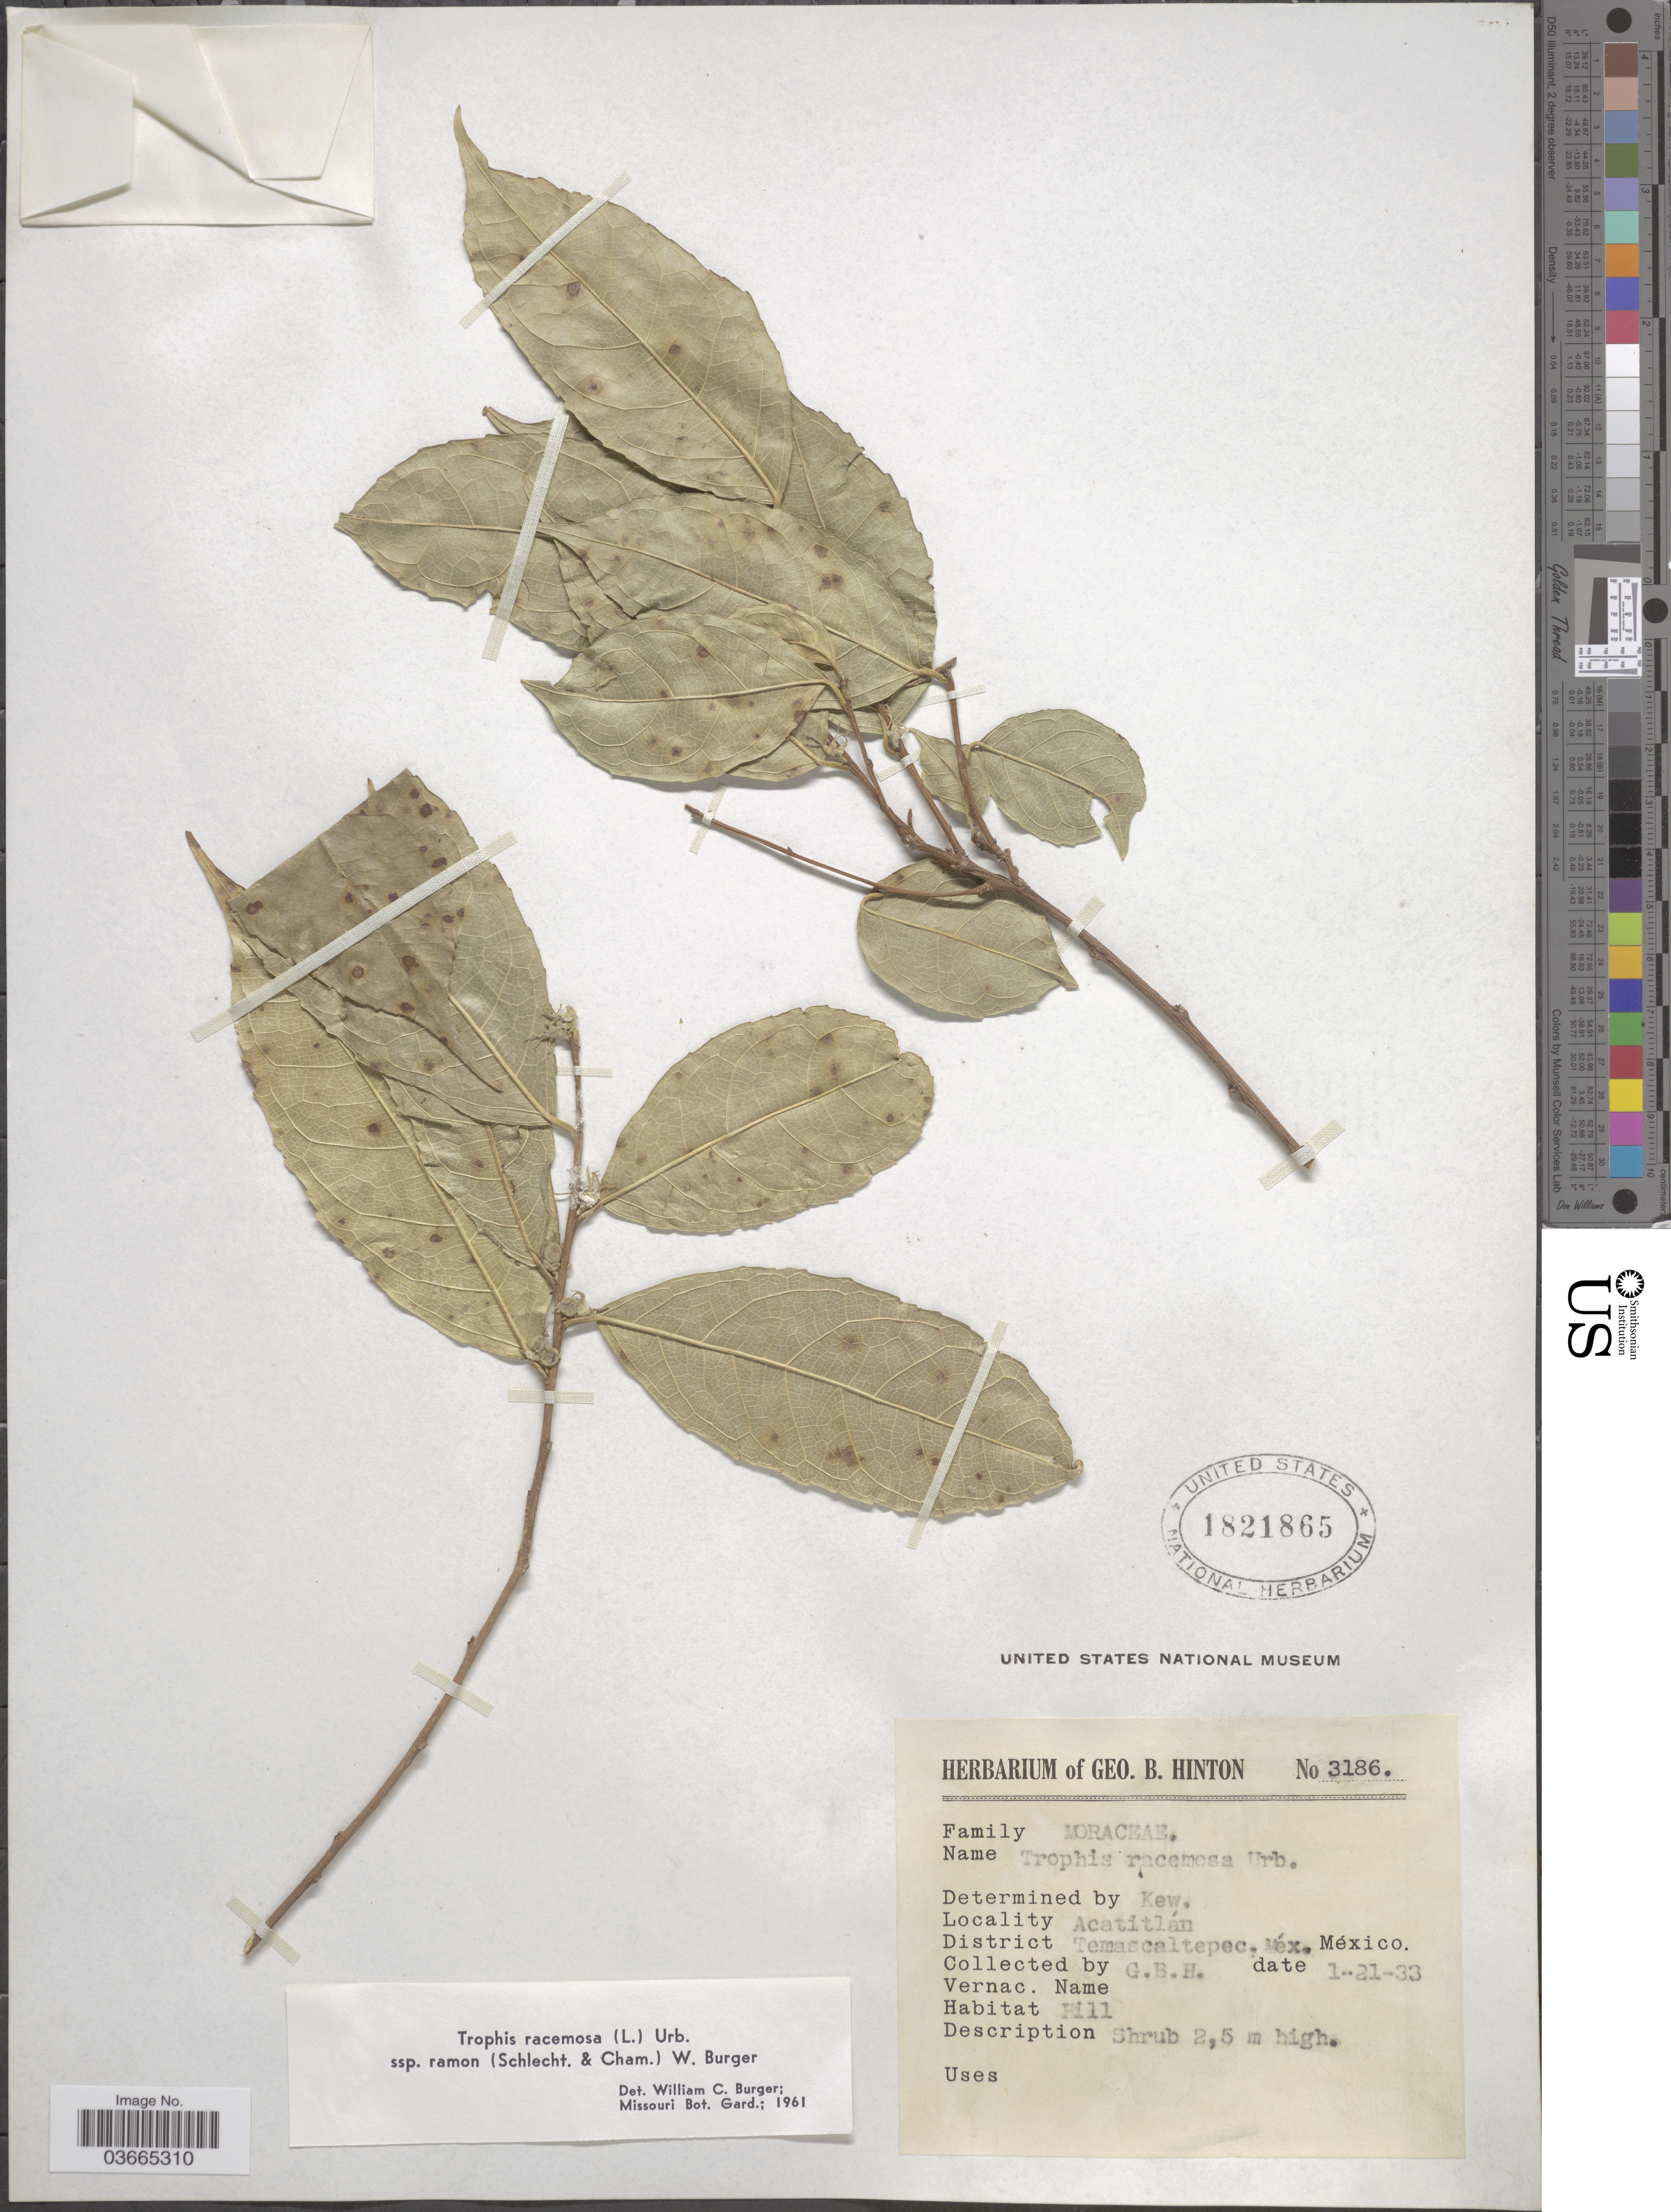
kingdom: Plantae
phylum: Tracheophyta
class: Magnoliopsida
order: Rosales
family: Moraceae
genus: Trophis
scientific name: Trophis racemosa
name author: (L.) Urb.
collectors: G. B. Hinton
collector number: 3186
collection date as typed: Transcribed d/m/y: 21/1/33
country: Mexico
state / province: México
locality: Acatitlán. District Temascaltepec.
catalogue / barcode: US 1821865